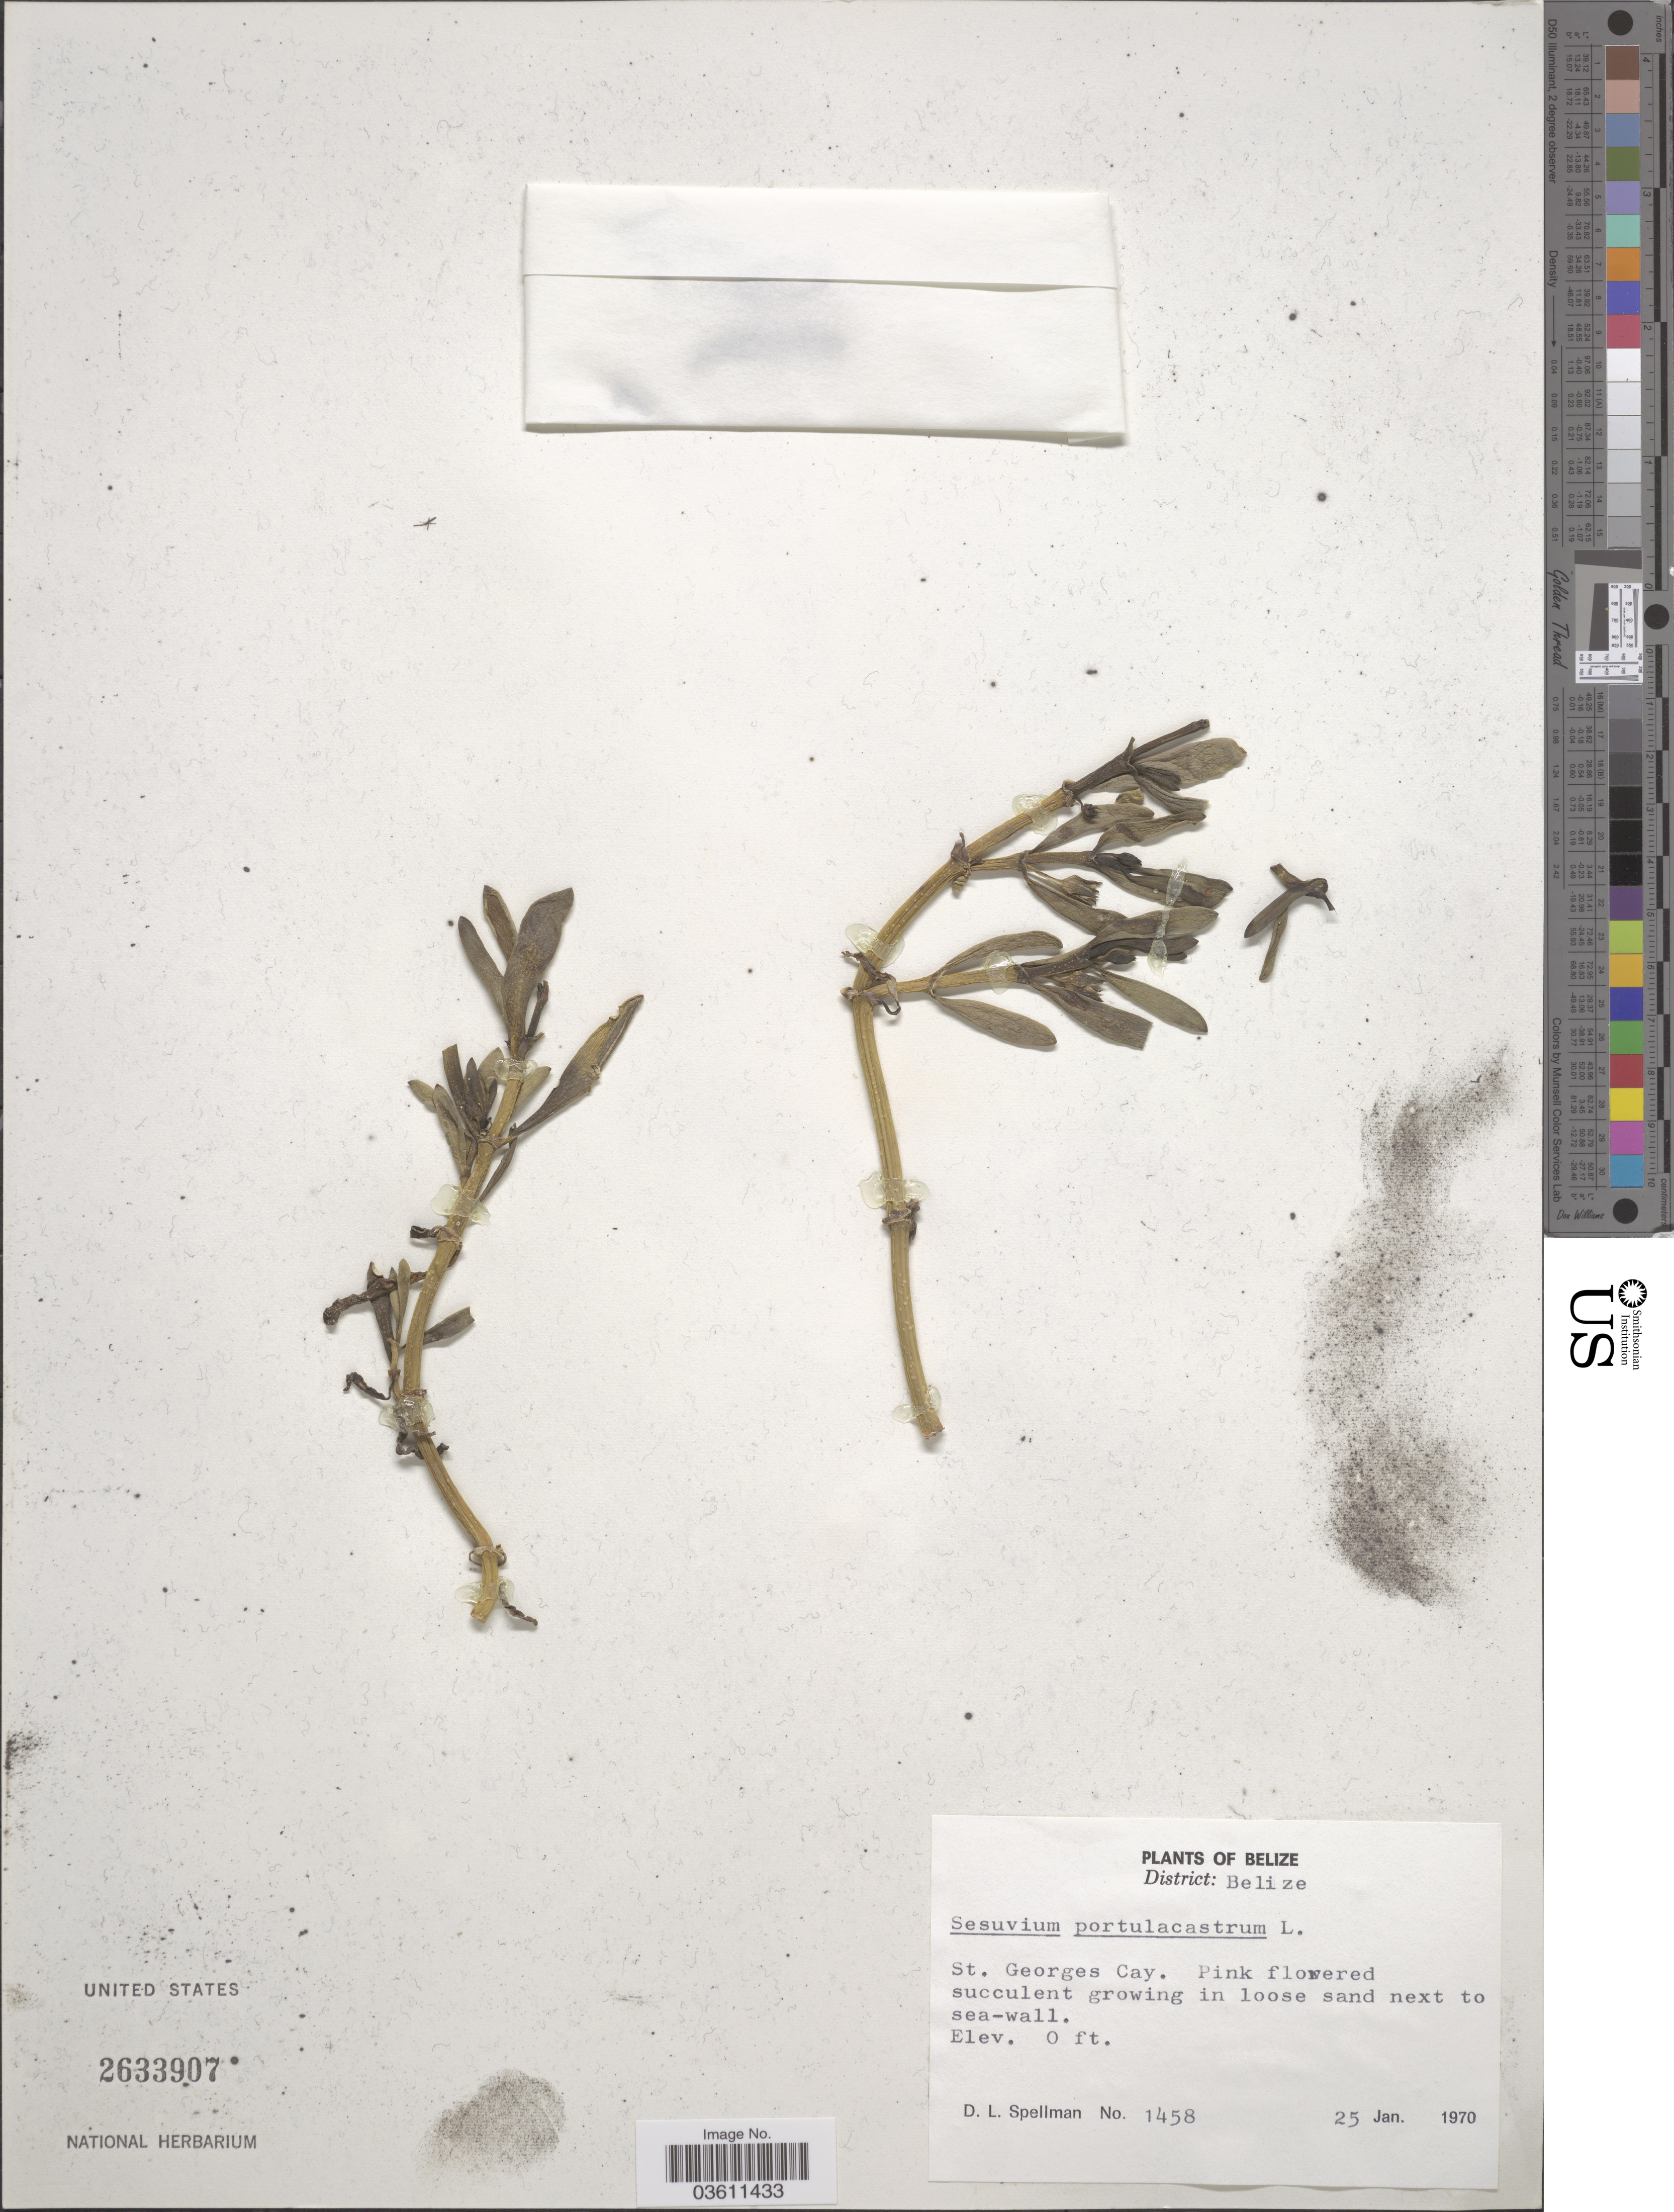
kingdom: Plantae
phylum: Tracheophyta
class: Magnoliopsida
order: Caryophyllales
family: Aizoaceae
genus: Sesuvium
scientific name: Sesuvium portulacastrum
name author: (L.) L.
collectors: D. L. Spellman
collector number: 1458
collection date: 1970-01-25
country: Belize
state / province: Belize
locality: District: Belize. St. Georges Cay.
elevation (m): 0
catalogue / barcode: US 2633907